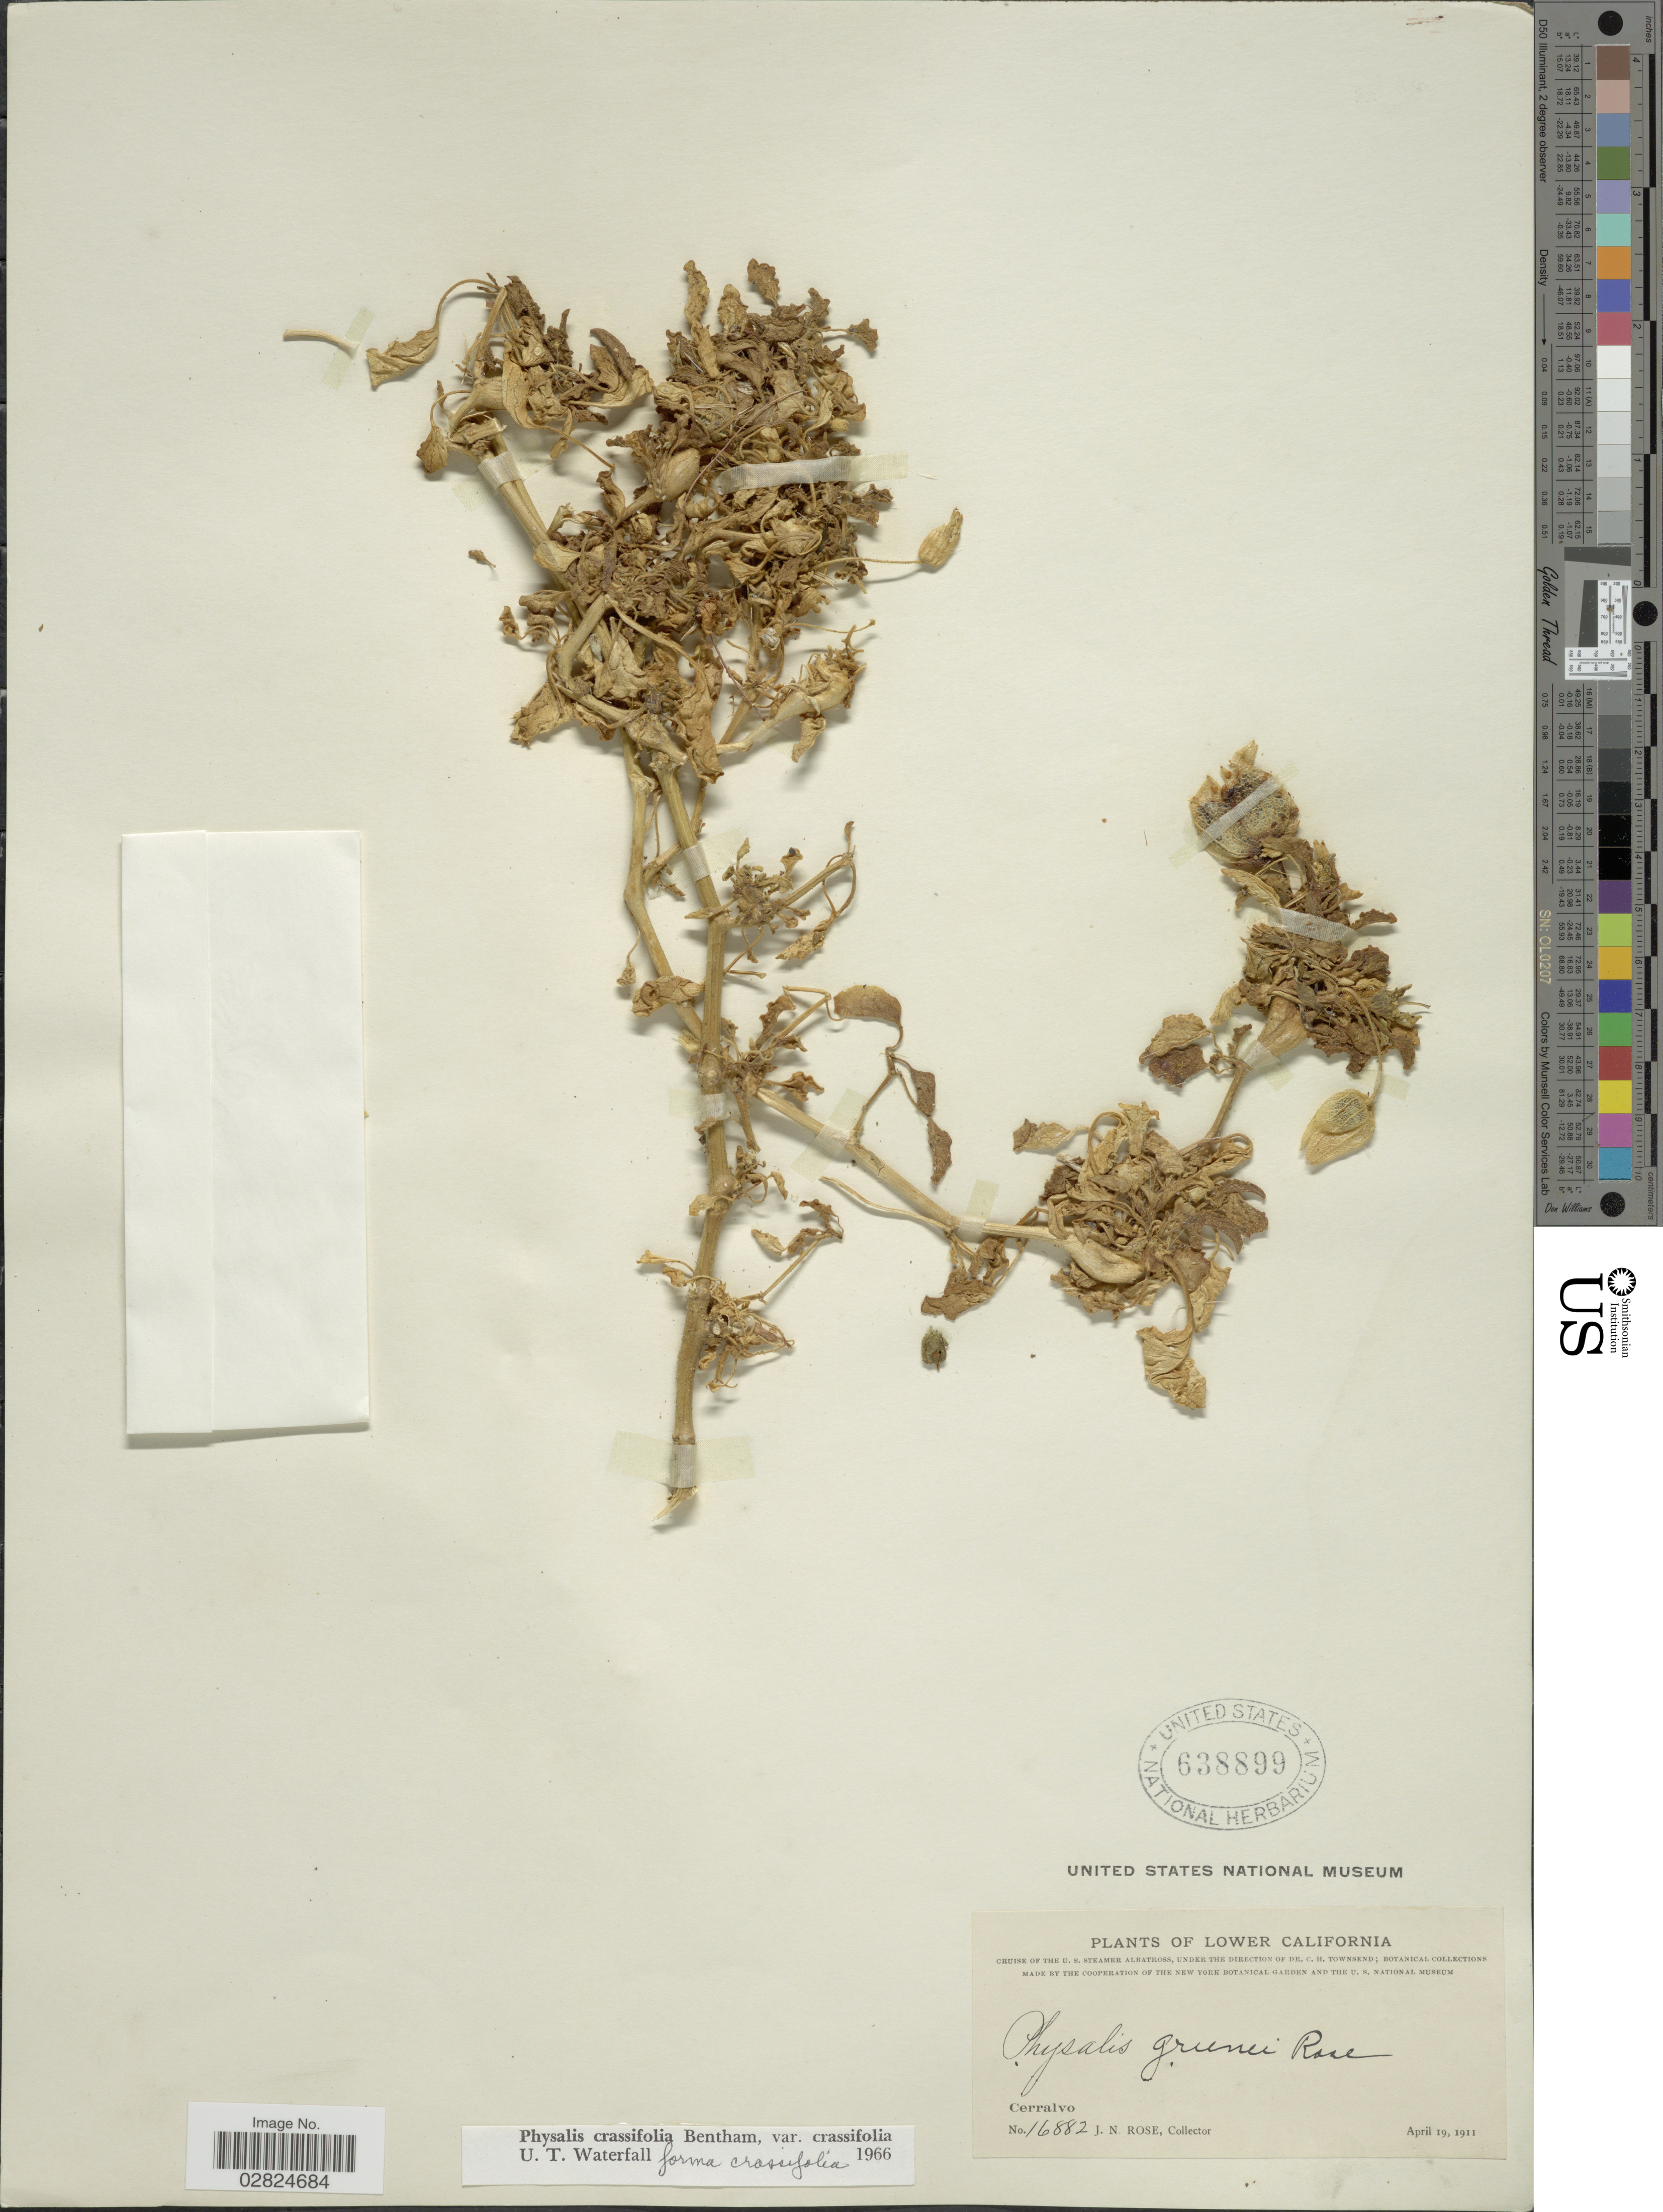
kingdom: Plantae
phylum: Tracheophyta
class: Magnoliopsida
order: Solanales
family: Solanaceae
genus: Physalis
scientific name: Physalis crassifolia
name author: Benth.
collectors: J. N. Rose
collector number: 16882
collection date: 1911-04-19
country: Mexico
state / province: Baja California Sur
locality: Lower California. Cerralvo.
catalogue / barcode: US 638899